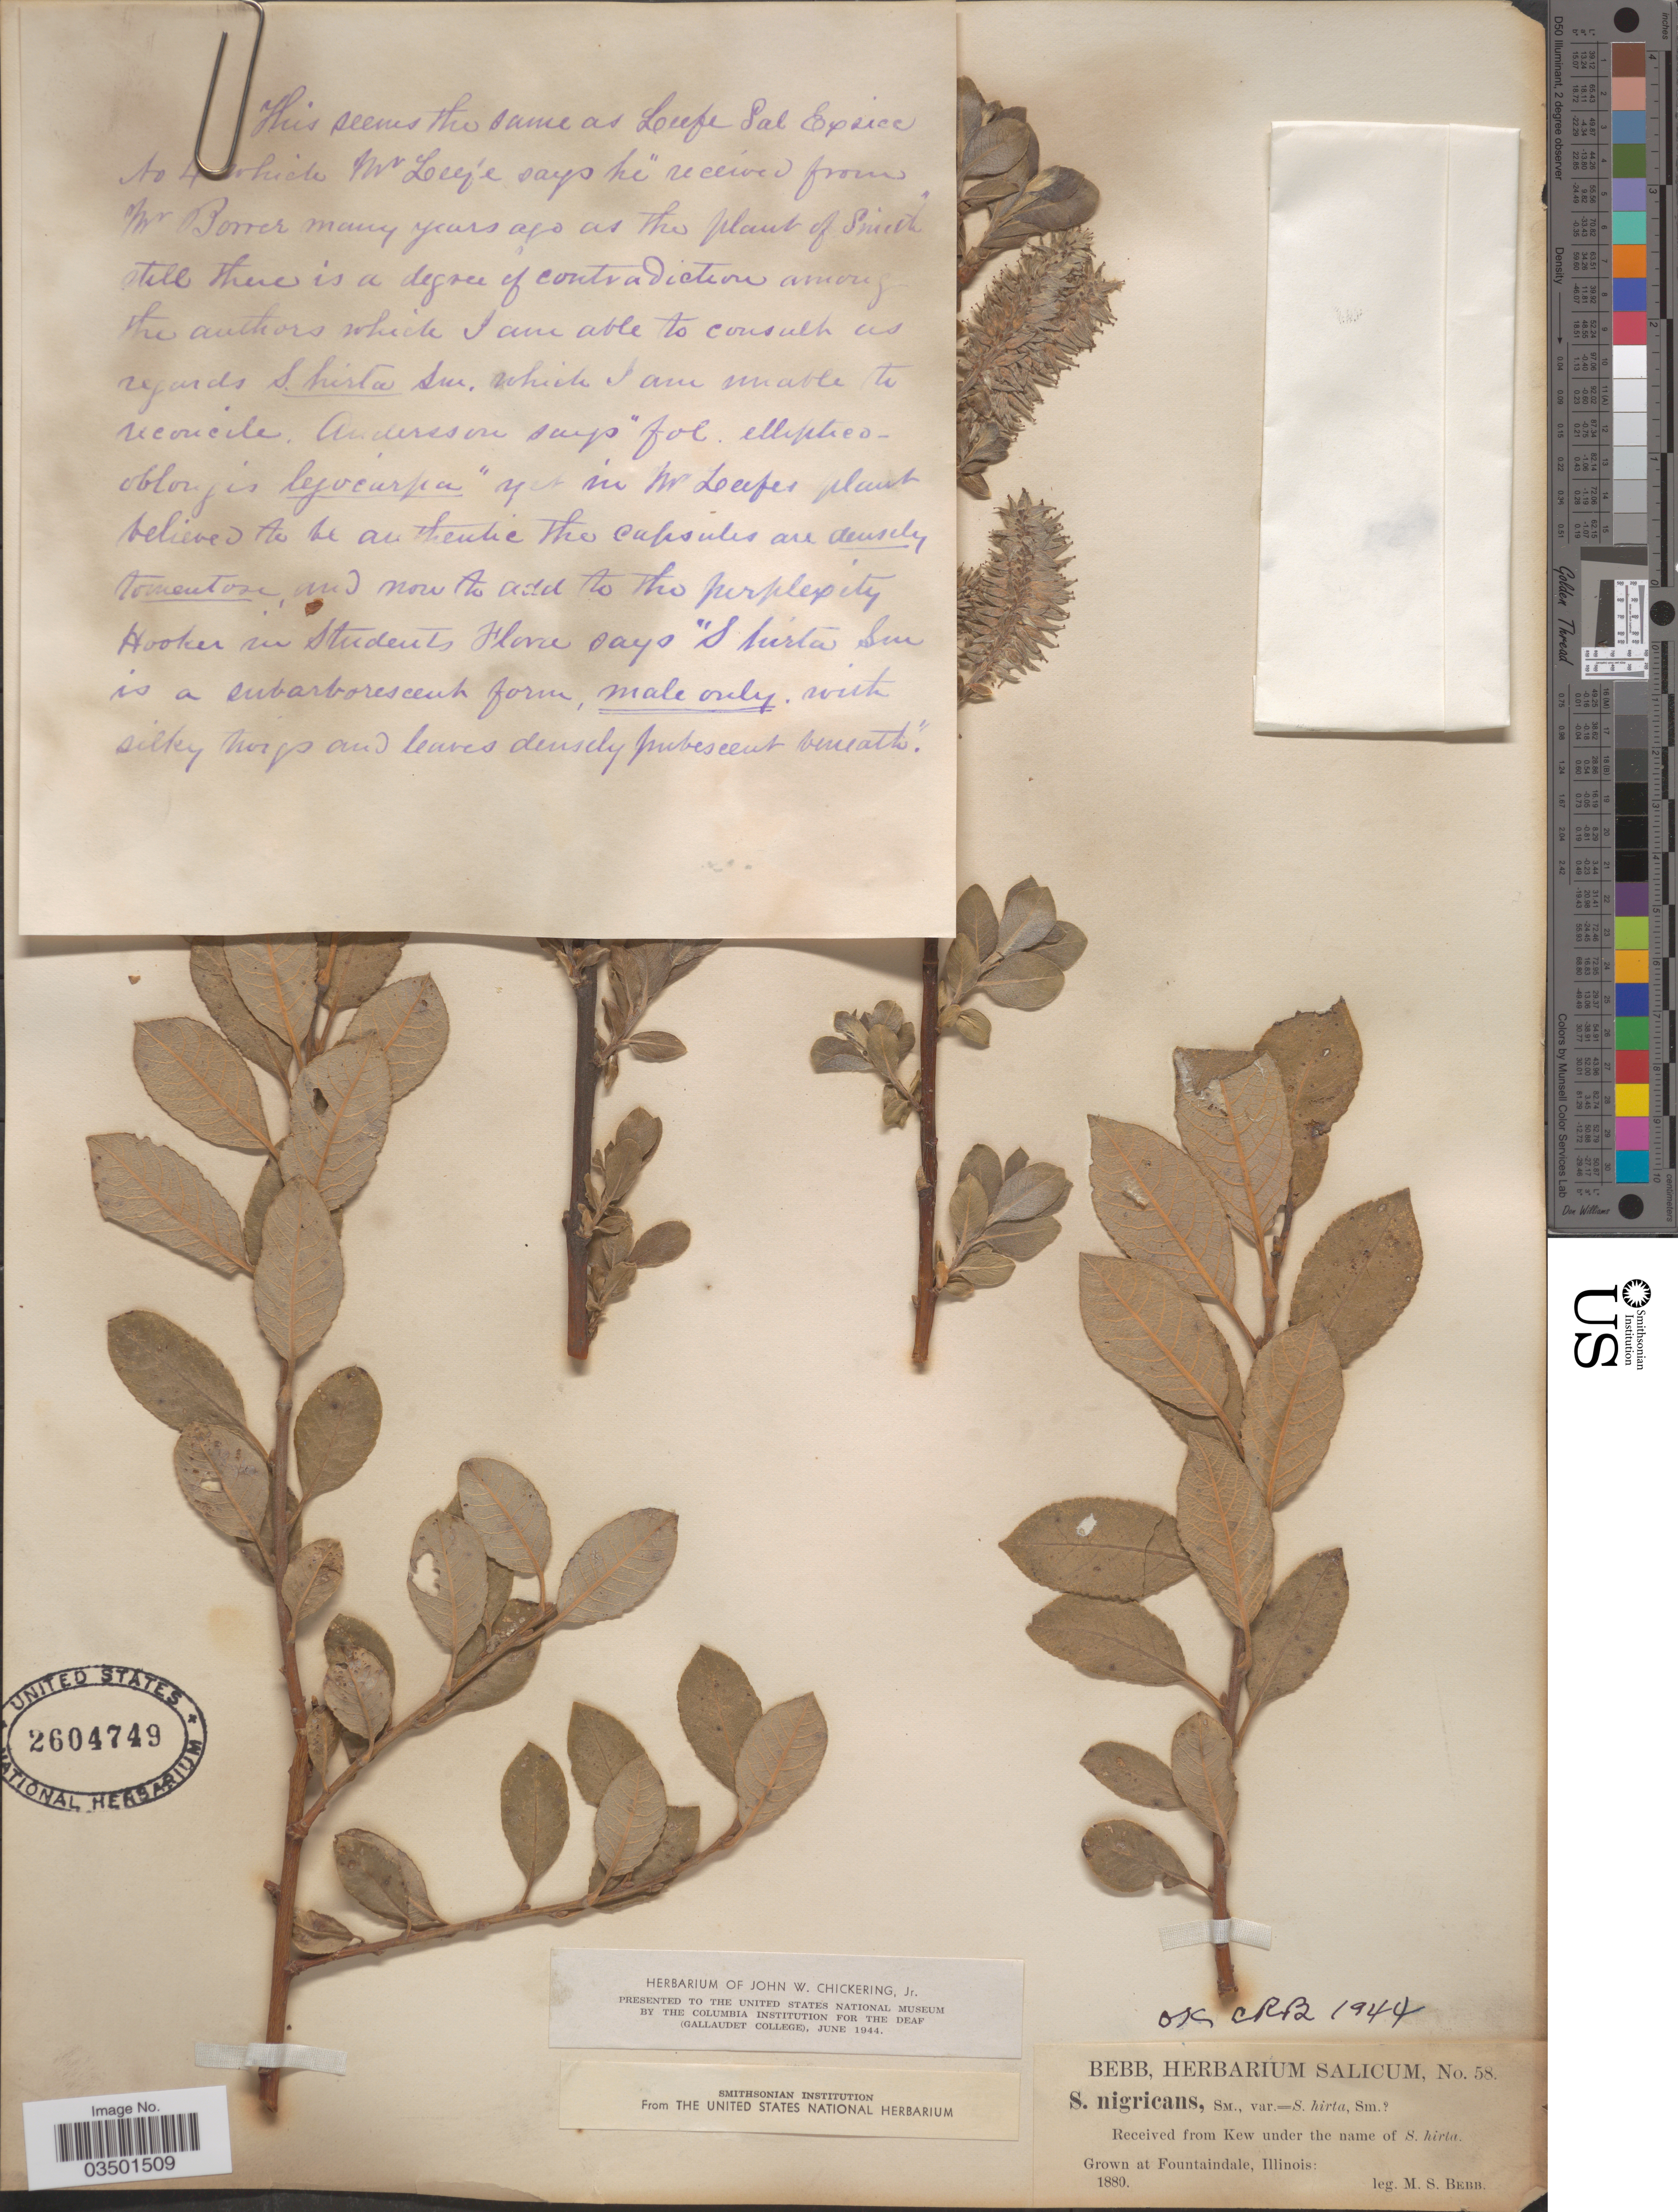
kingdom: Plantae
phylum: Tracheophyta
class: Magnoliopsida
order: Malpighiales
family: Salicaceae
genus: Salix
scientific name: Salix nigricans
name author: Sm.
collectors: M. Bebb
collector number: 58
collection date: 1880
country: United States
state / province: Illinois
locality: Grown at Fountaindale.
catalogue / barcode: US 2604749